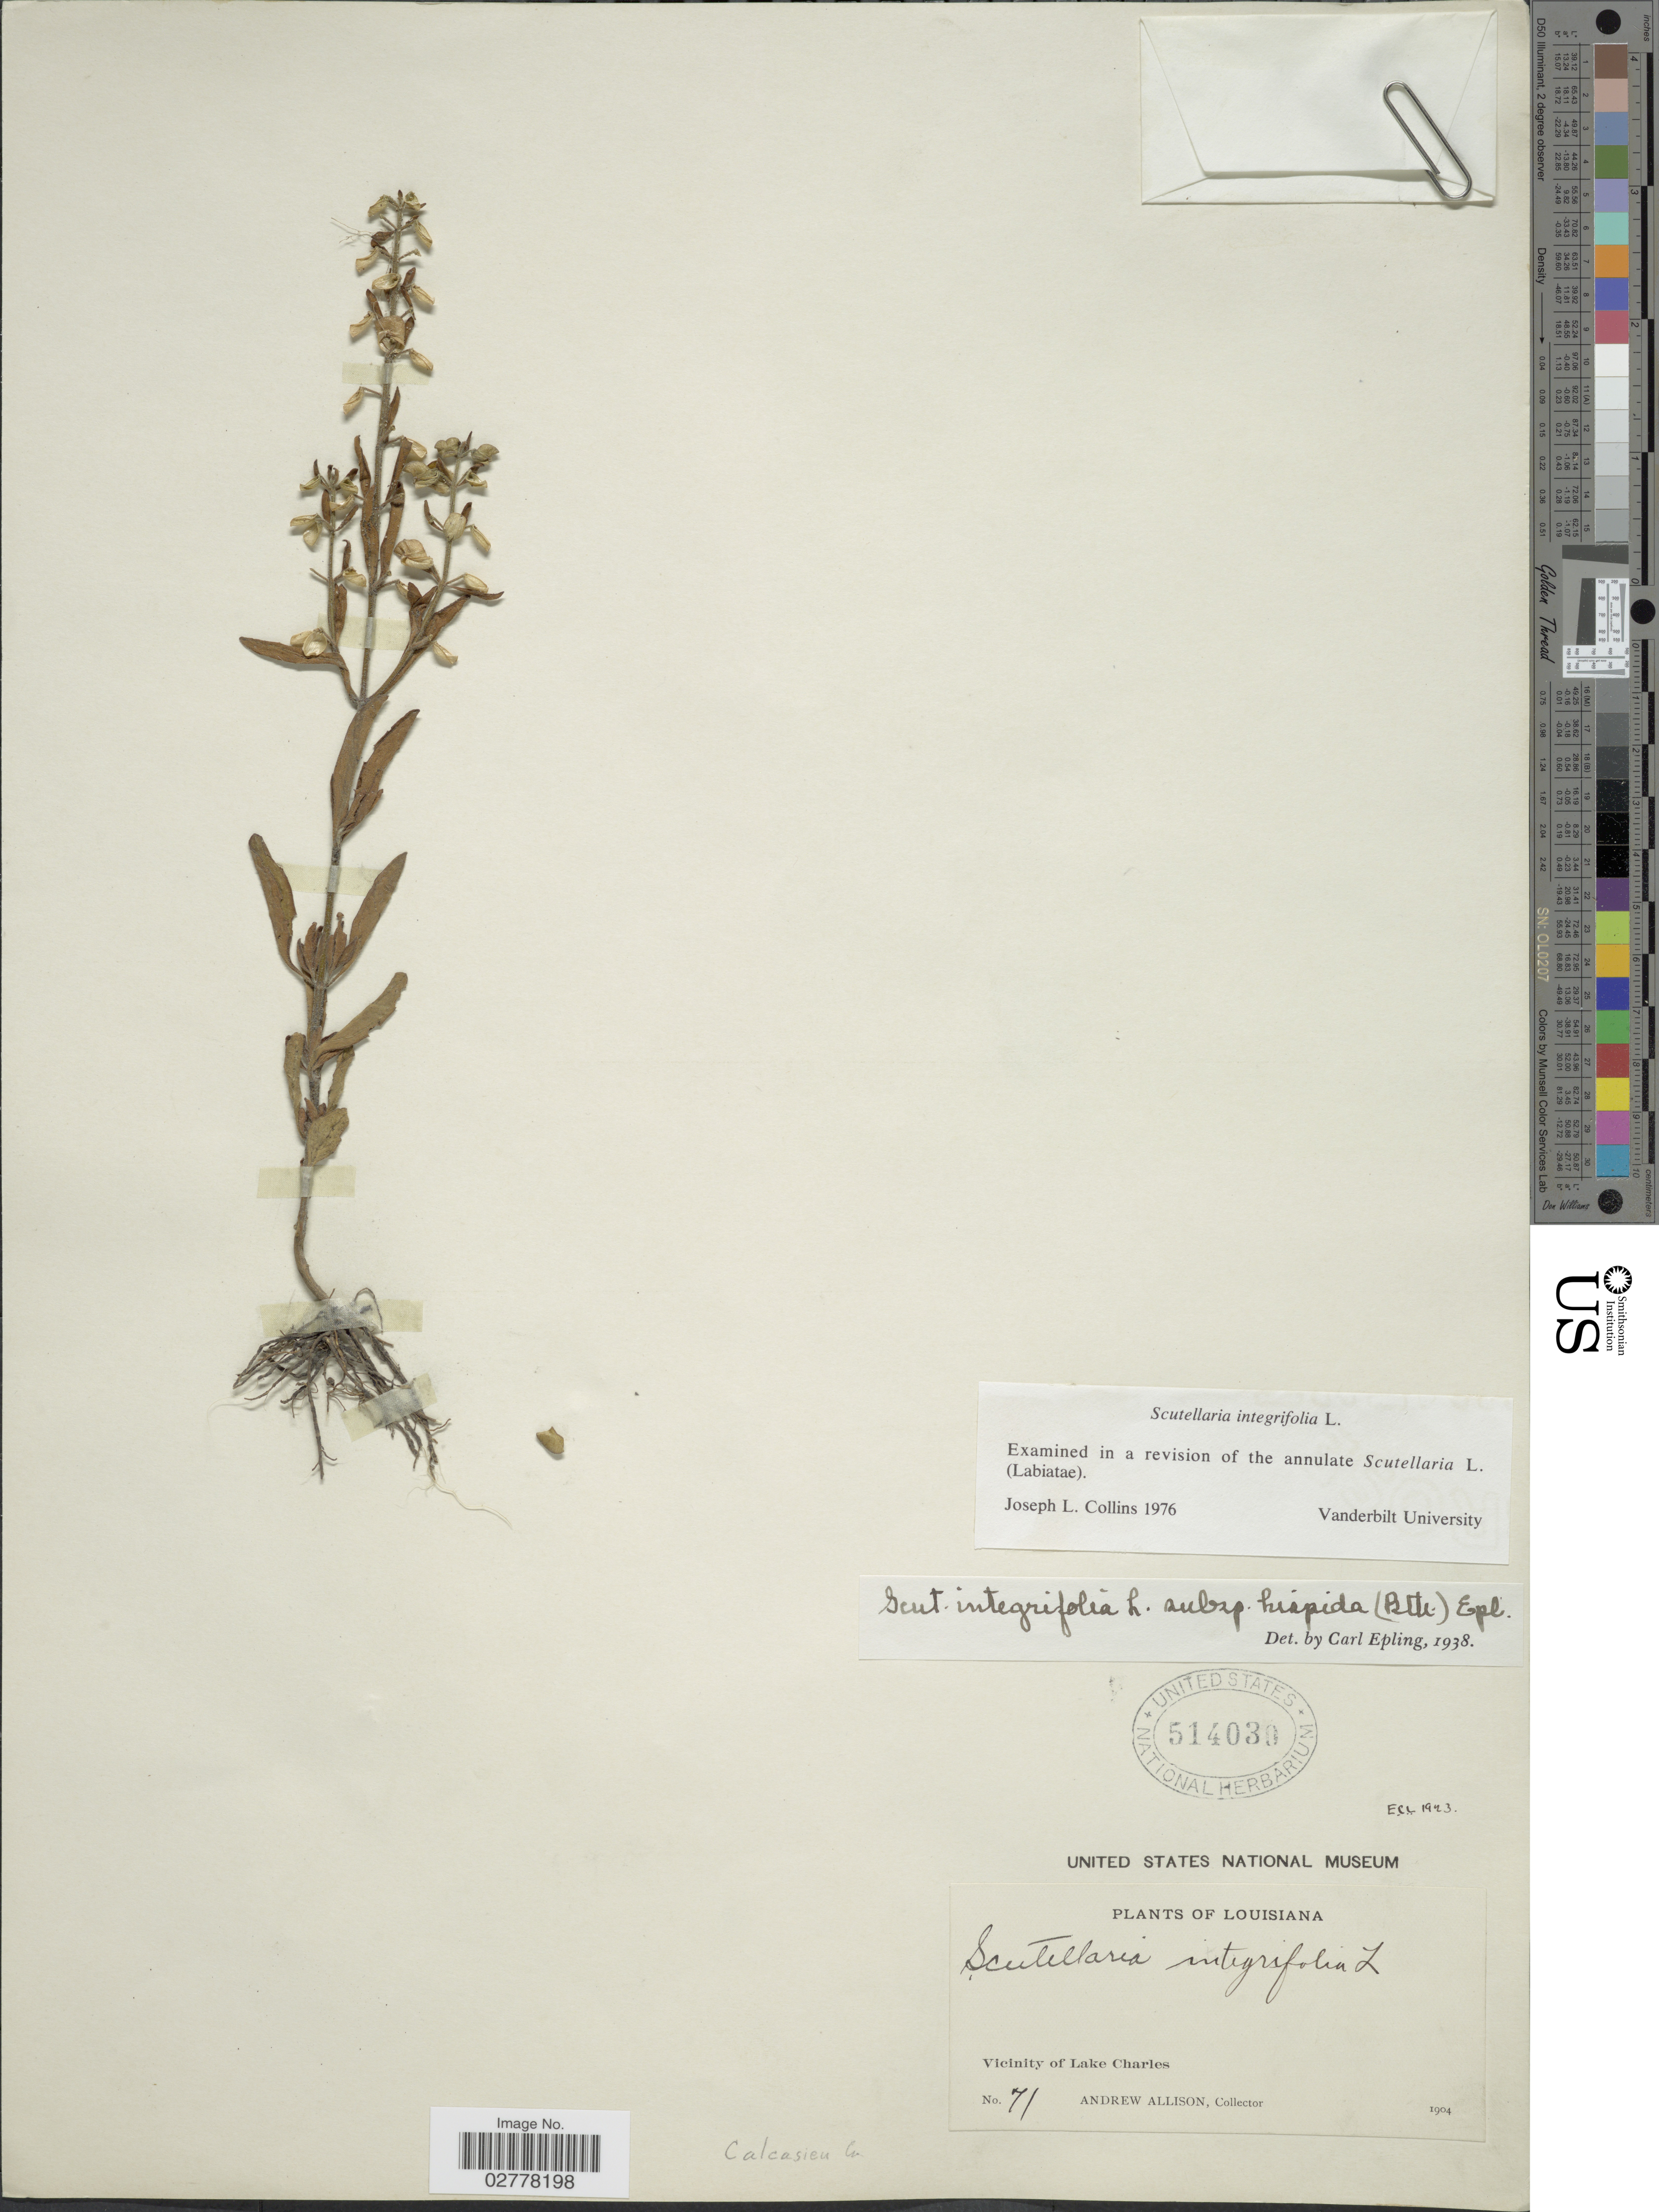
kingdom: Plantae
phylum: Tracheophyta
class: Magnoliopsida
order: Lamiales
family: Lamiaceae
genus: Scutellaria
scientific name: Scutellaria integrifolia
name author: L.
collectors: A. Allison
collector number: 71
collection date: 1904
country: United States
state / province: Louisiana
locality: Vicinity of Lake Charles. Calcasieu Co.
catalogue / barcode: US 514030